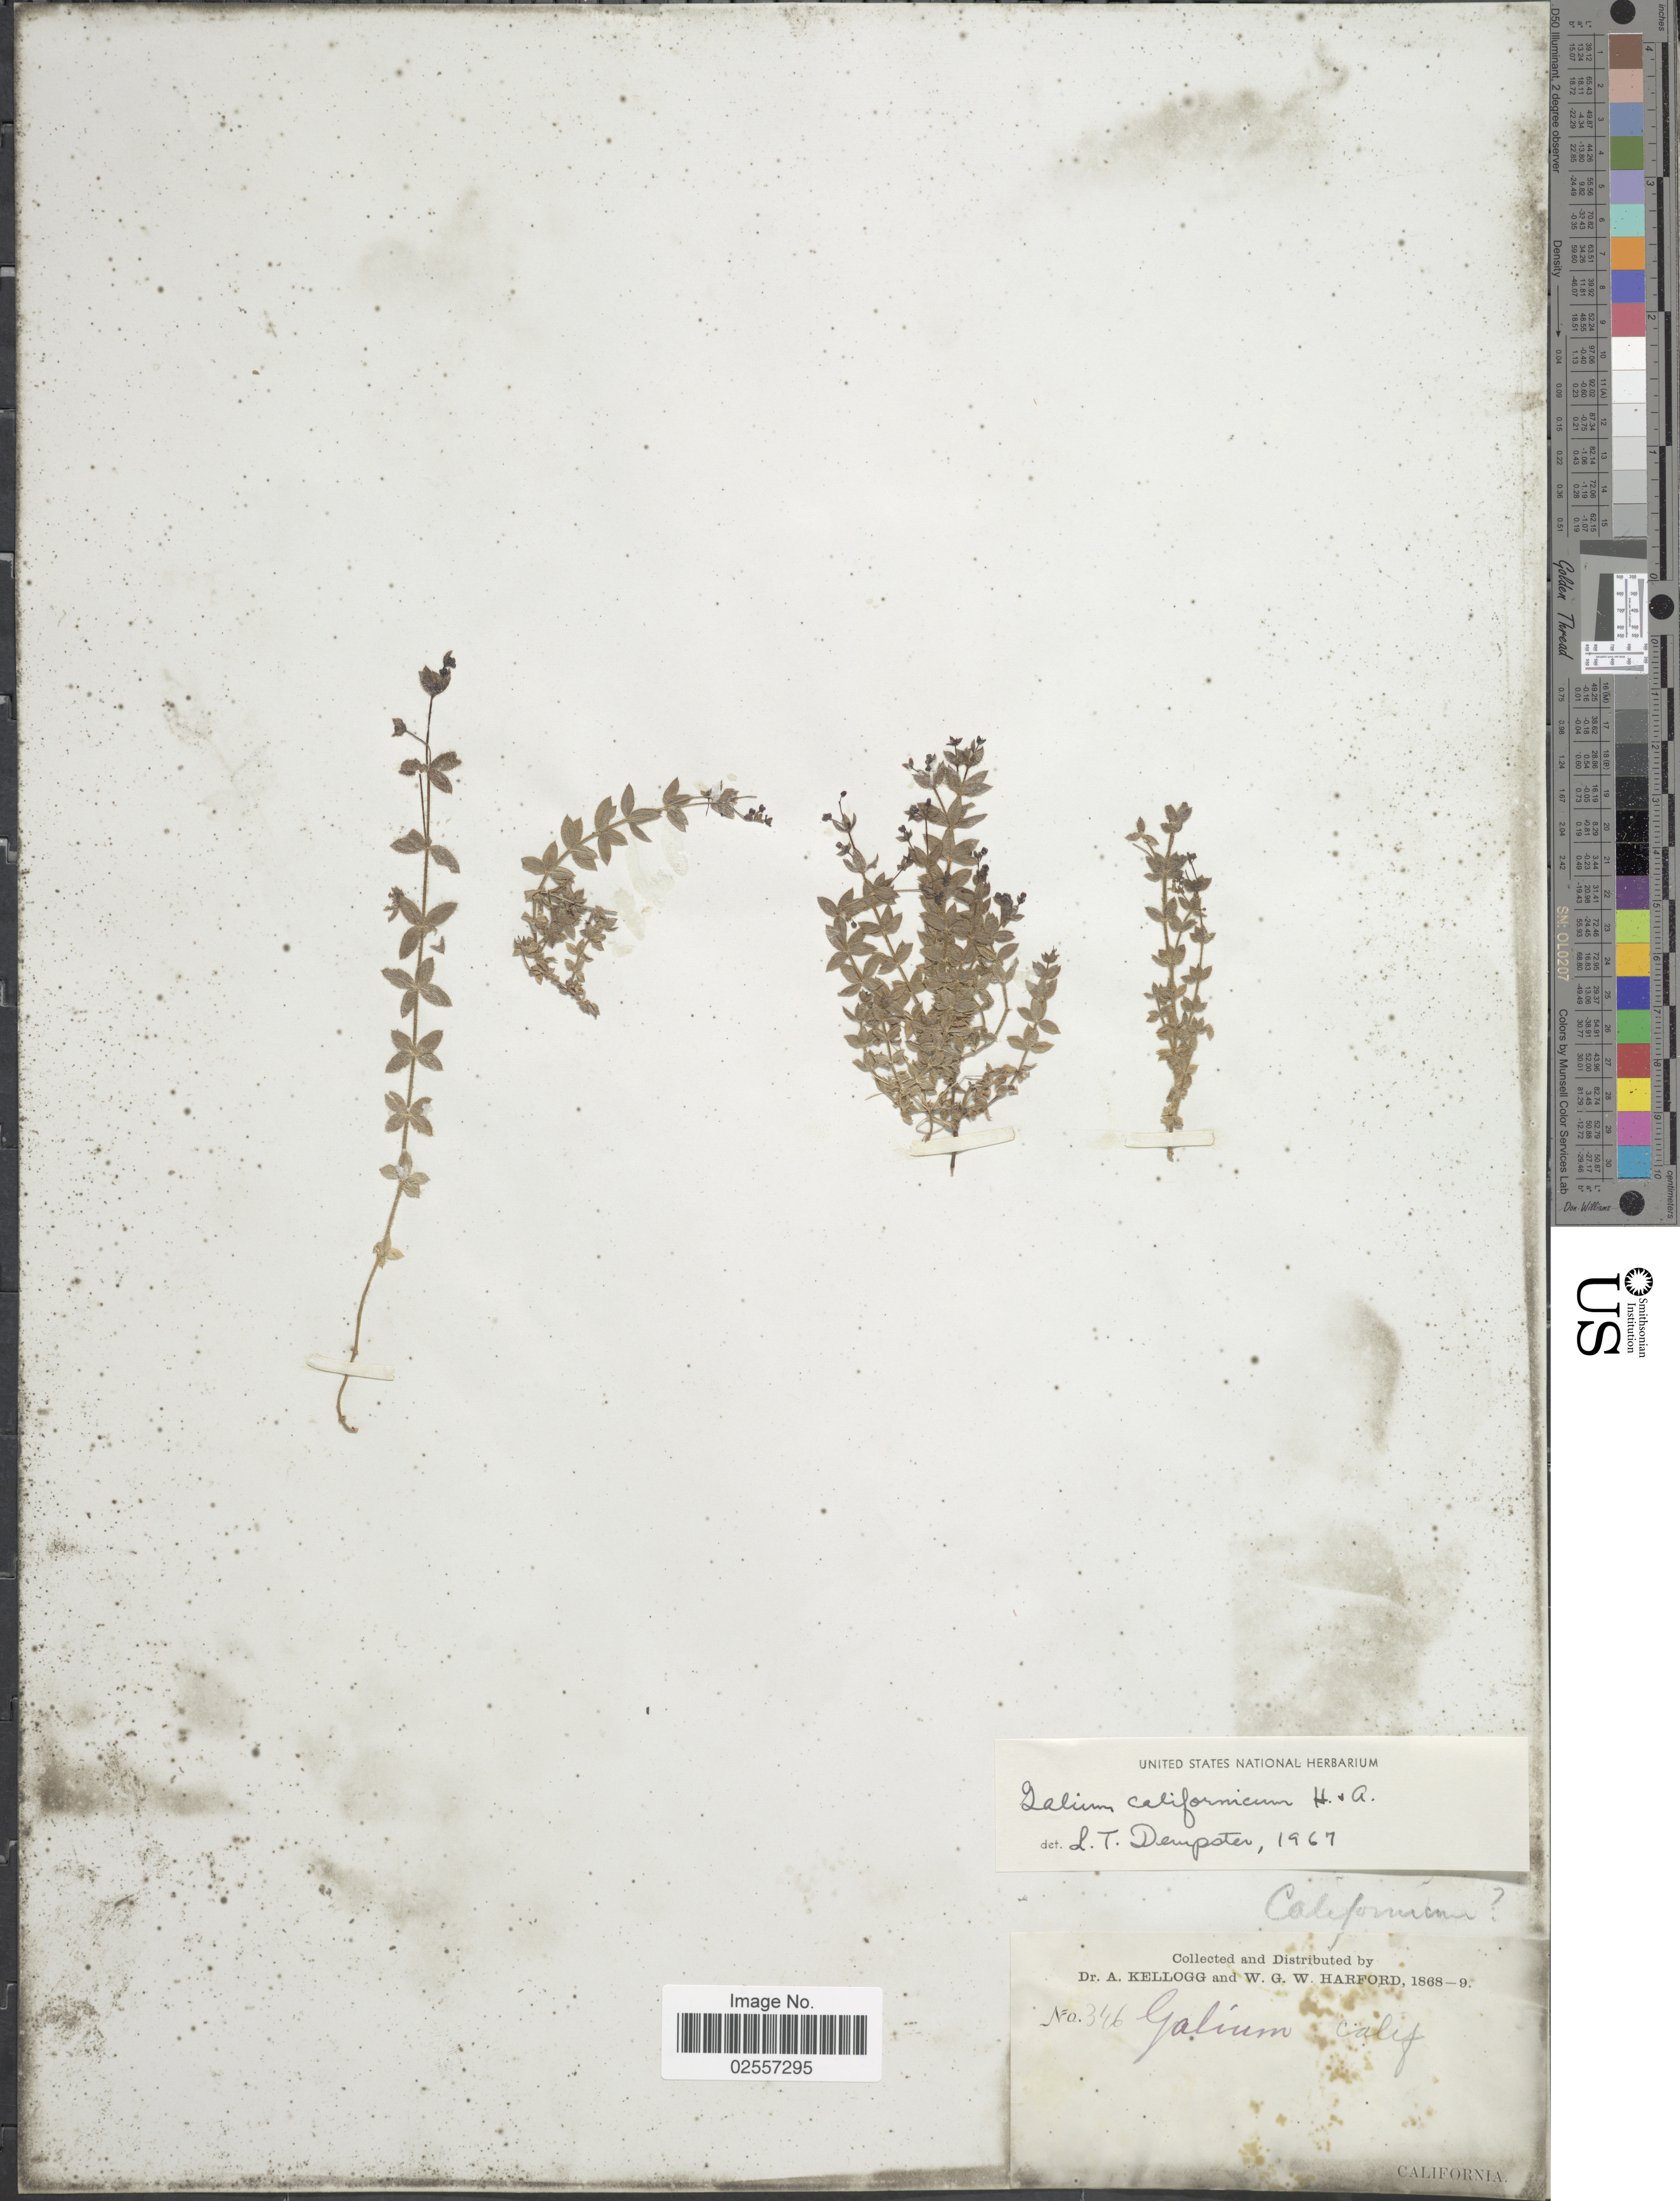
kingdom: Plantae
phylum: Tracheophyta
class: Magnoliopsida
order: Gentianales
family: Rubiaceae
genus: Galium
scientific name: Galium californicum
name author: Hook. & Arn.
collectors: A. Kellogg & W. G. W. Harford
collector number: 346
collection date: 1868/1869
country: United States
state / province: California